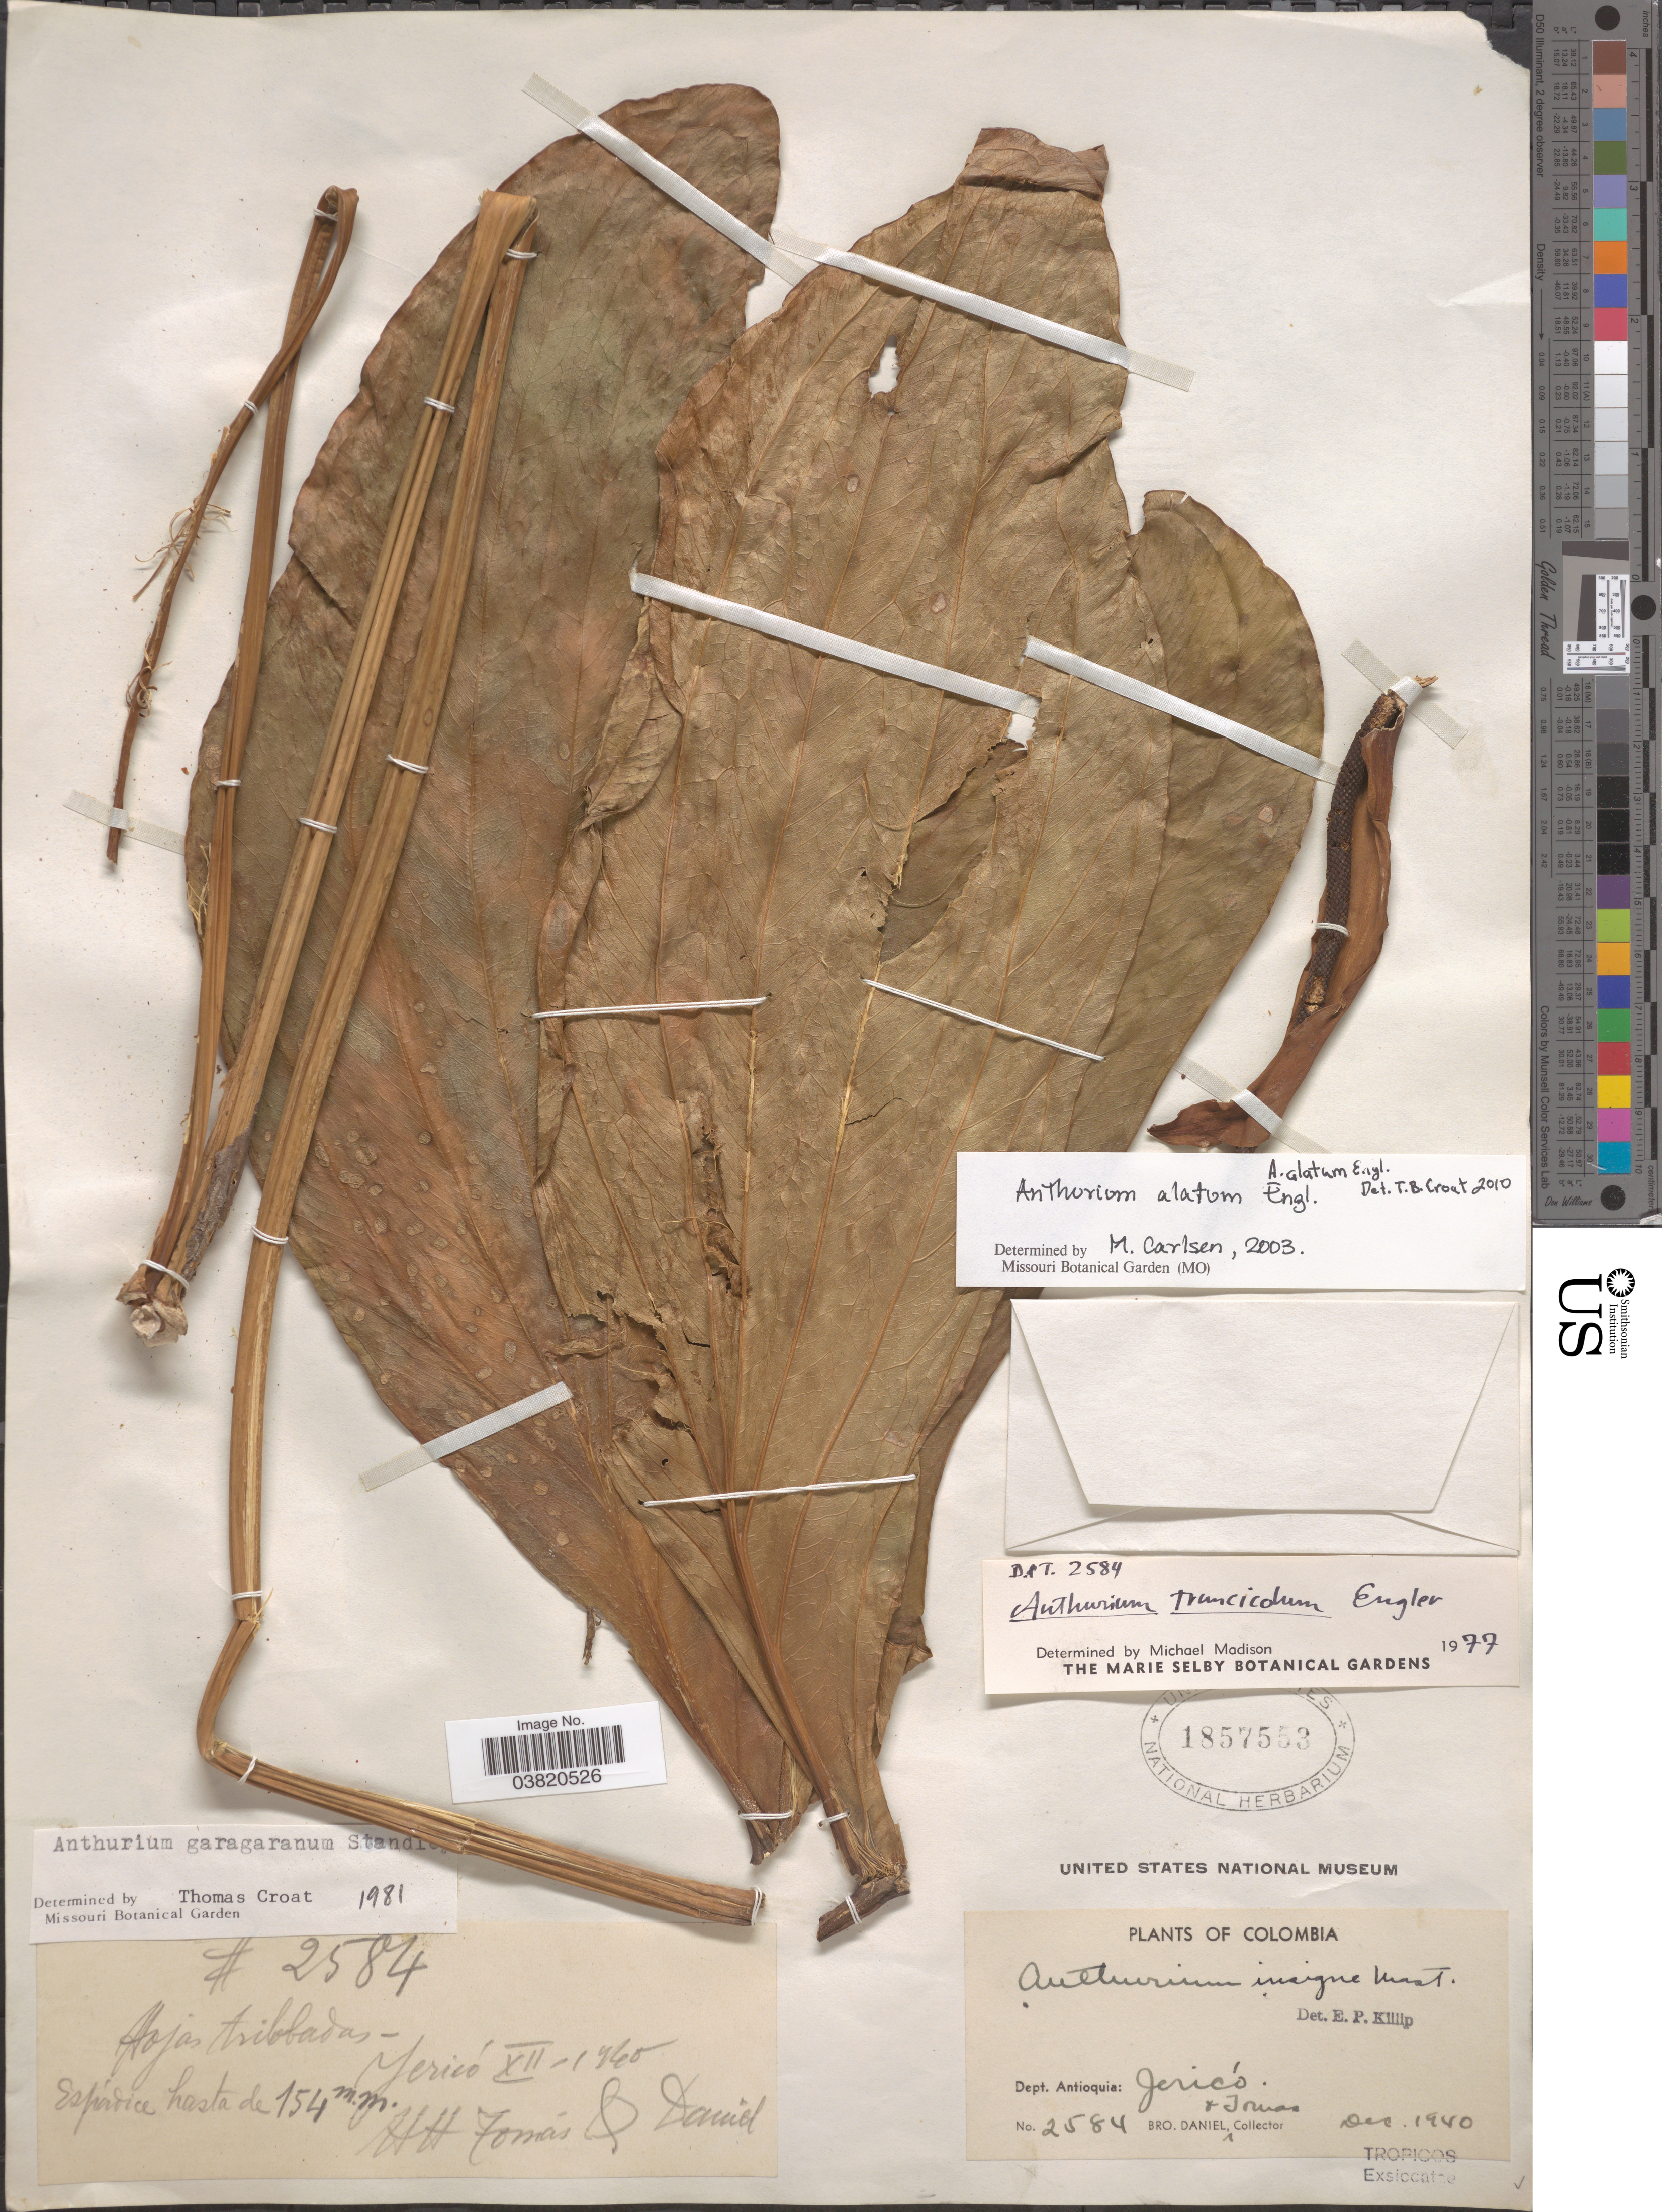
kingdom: Plantae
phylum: Tracheophyta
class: Liliopsida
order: Alismatales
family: Araceae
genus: Anthurium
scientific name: Anthurium trilobum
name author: André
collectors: Bro. Daniel & B. Tomas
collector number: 2584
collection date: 1940-12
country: Colombia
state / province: Antioquia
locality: Dept. Antioquia: Jericó.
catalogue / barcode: US 1857553